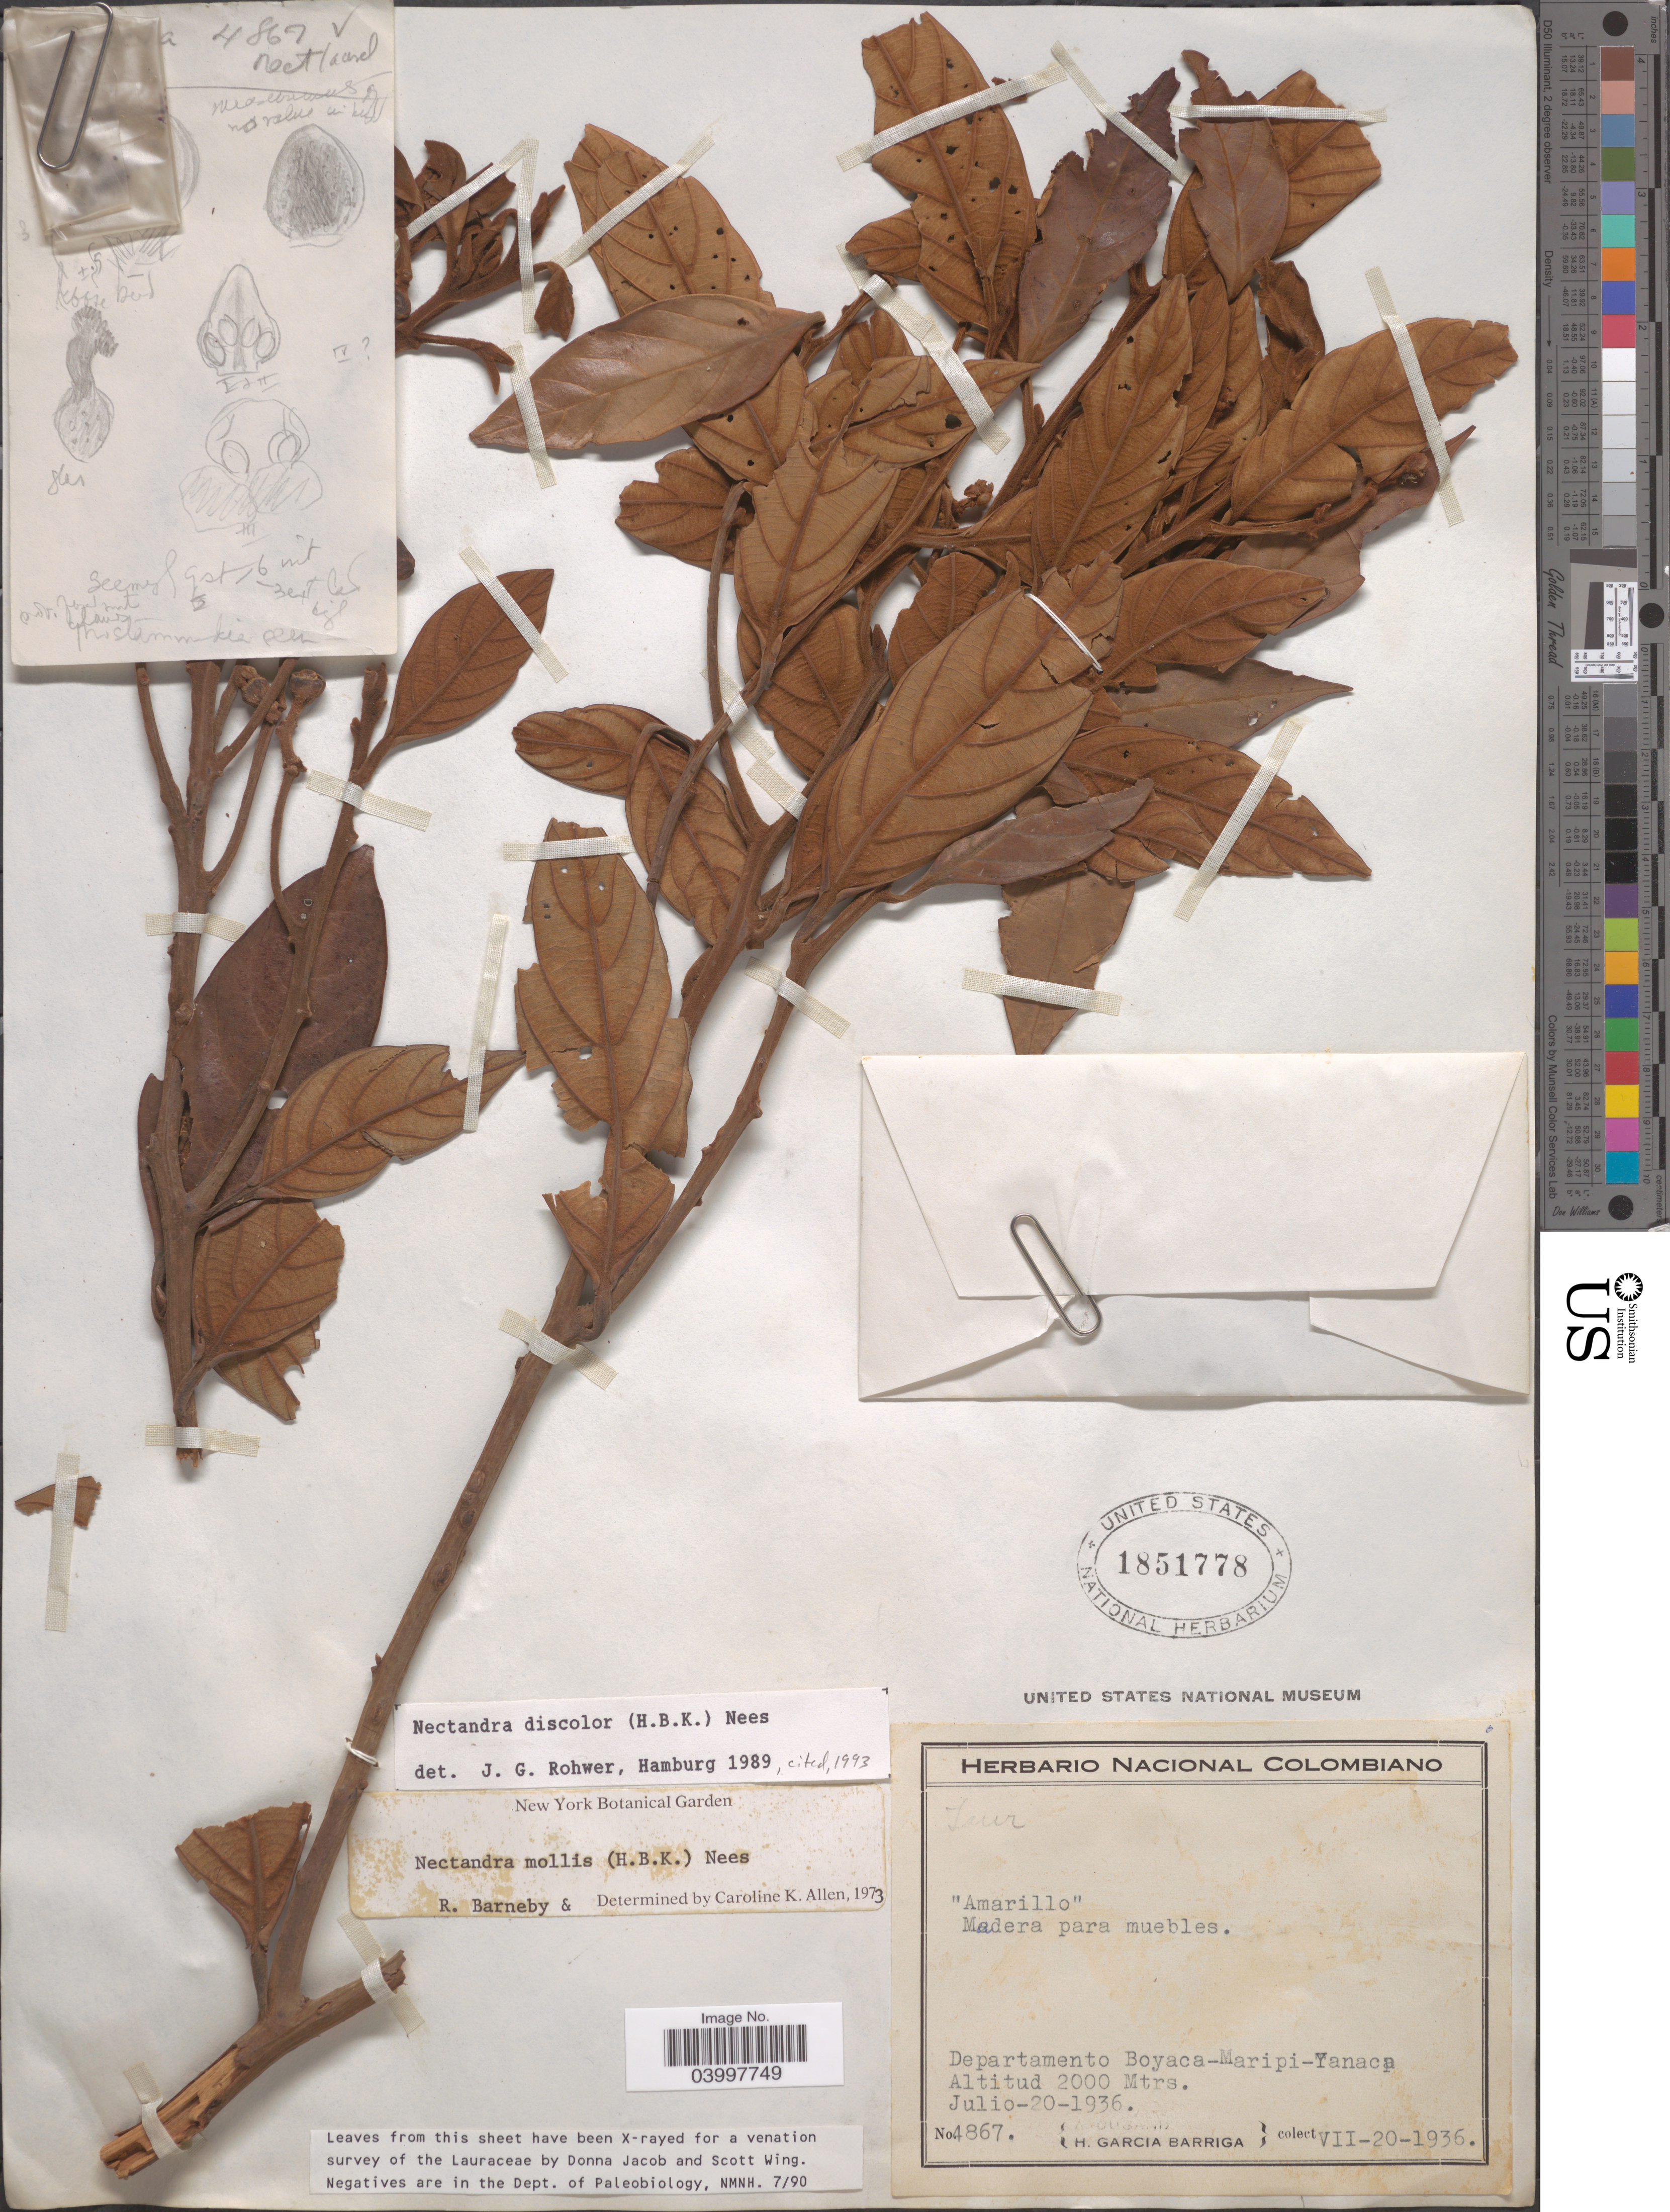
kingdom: Plantae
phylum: Tracheophyta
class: Magnoliopsida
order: Laurales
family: Lauraceae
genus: Ocotea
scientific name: Ocotea discolor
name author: (Kunth & Nees) Nees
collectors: A. Dugand & H. García Barriga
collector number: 4867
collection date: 1936-07-20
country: Colombia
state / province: Boyacá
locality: Departamento Boyaca - Maripi - Yanaca.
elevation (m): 2000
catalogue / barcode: US 1851778